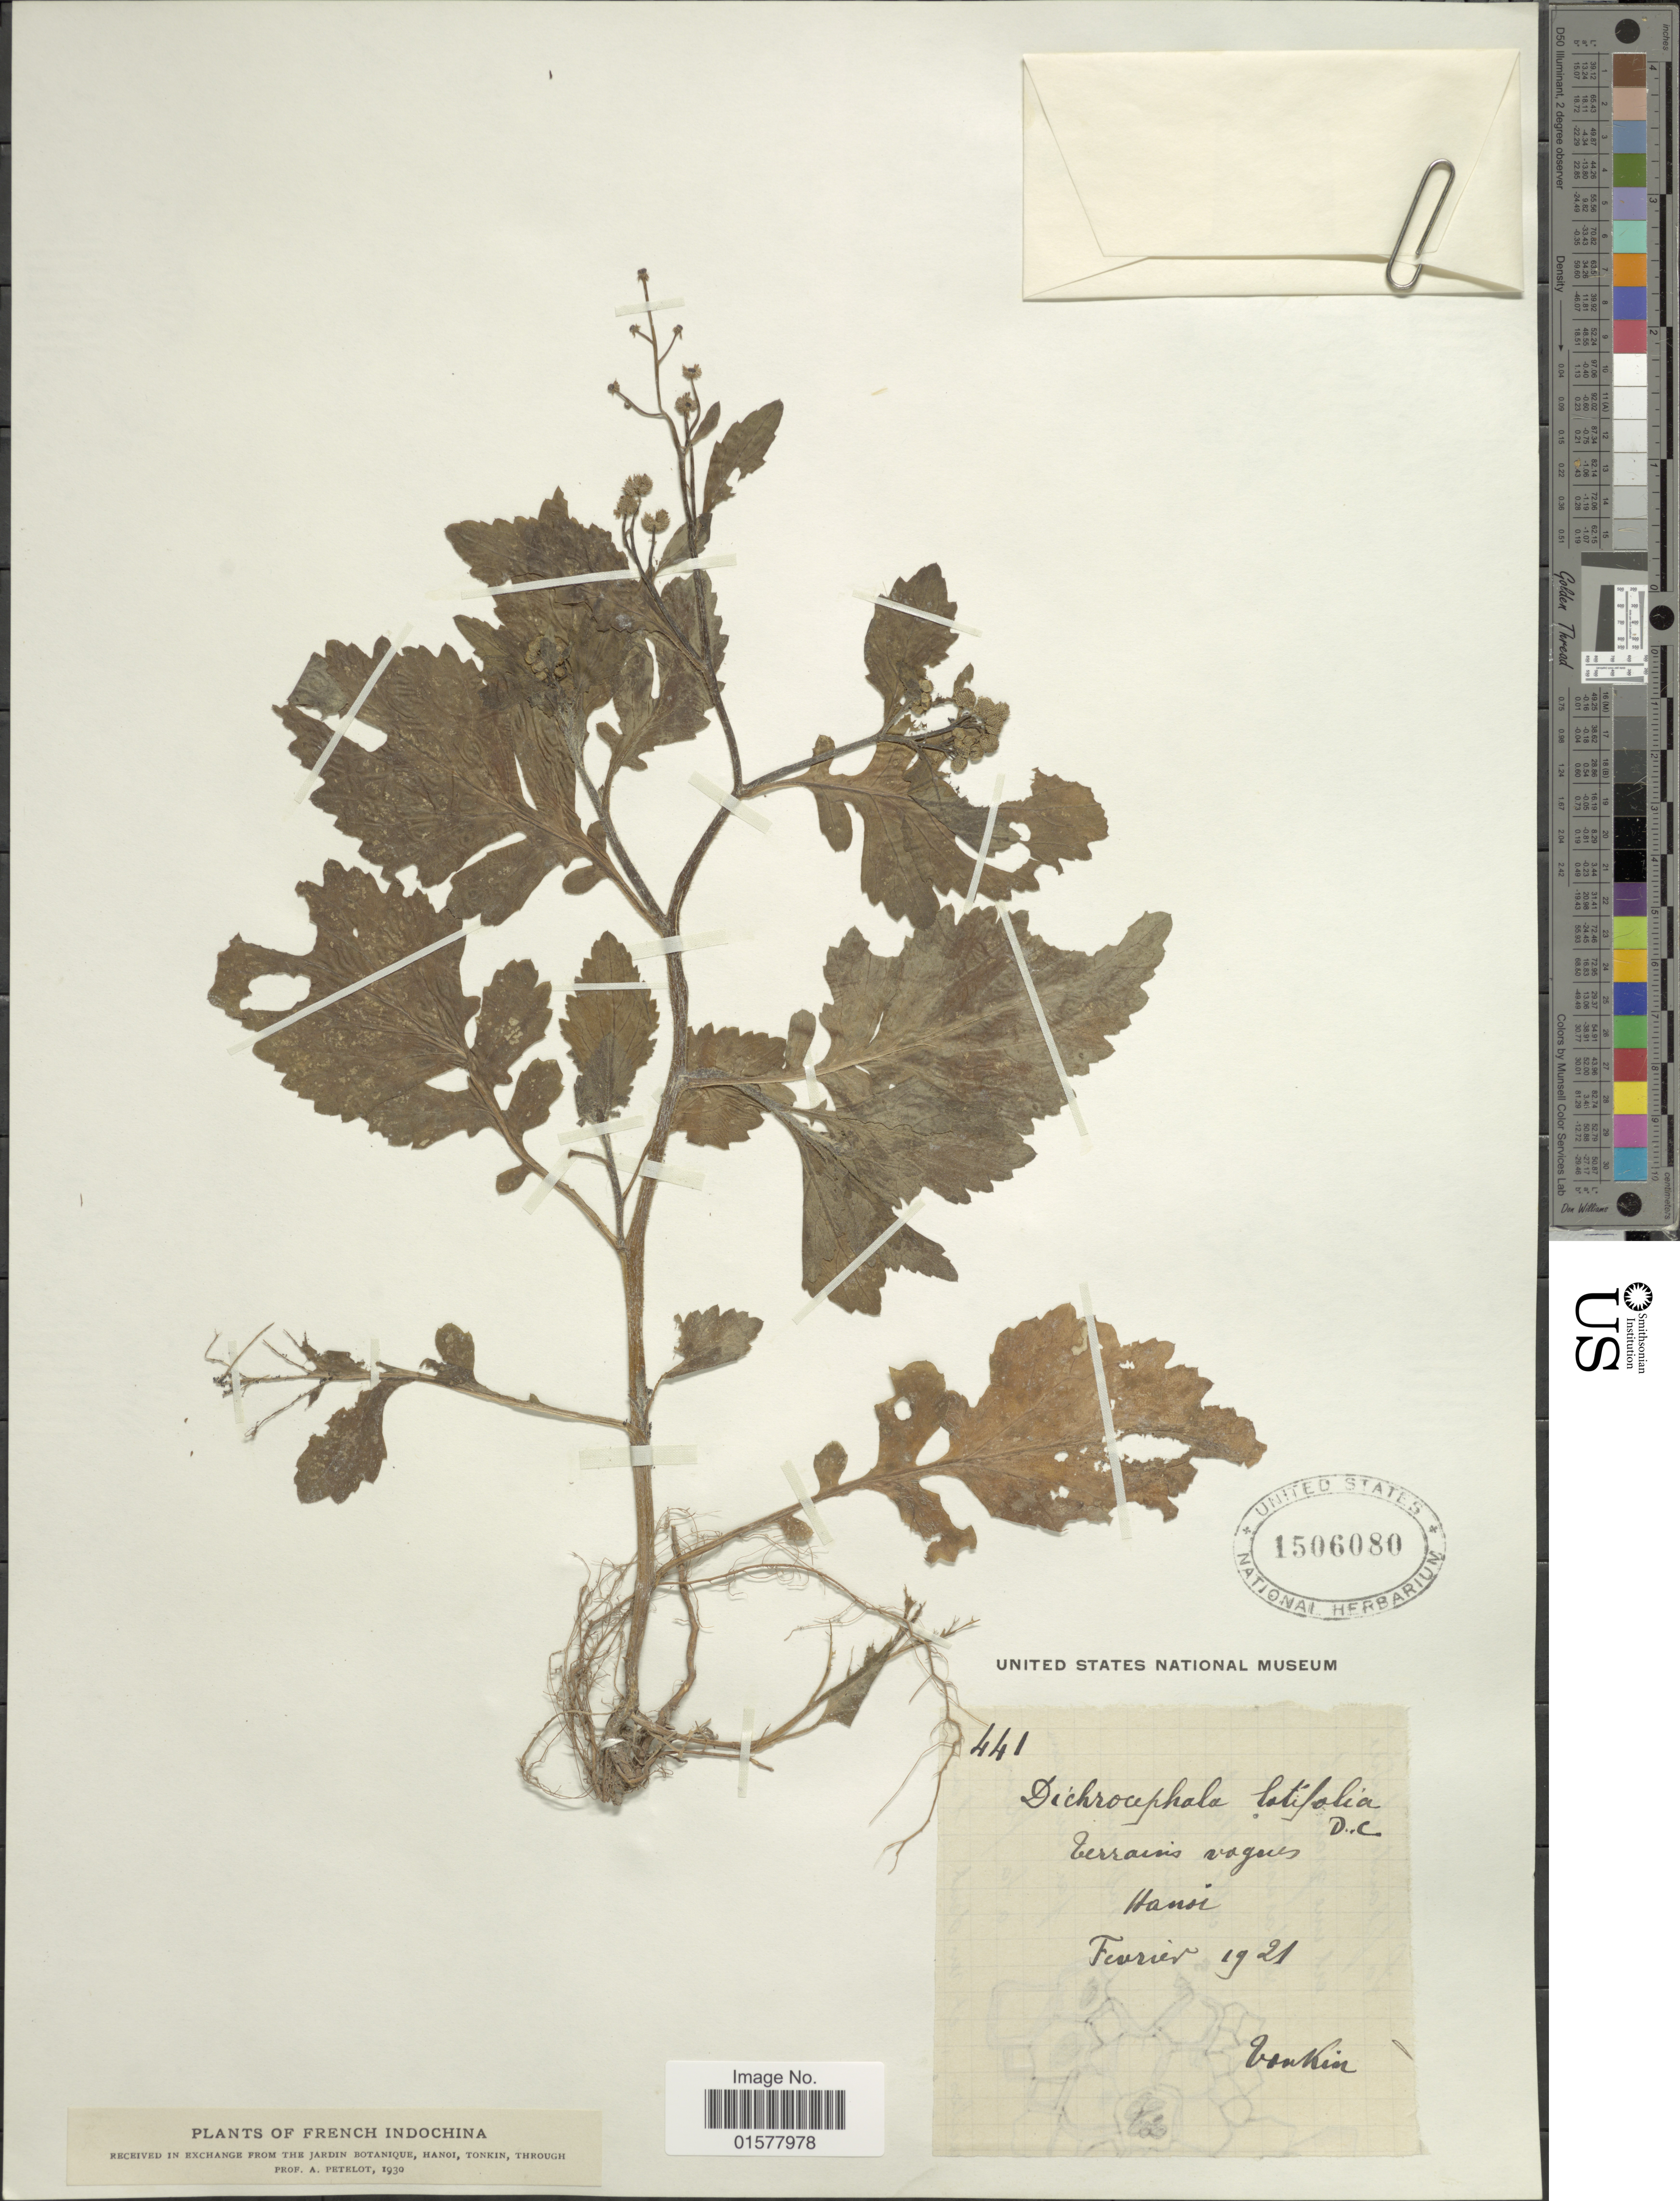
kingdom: Plantae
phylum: Tracheophyta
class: Magnoliopsida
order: Asterales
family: Asteraceae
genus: Dichrocephala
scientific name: Dichrocephala integrifolia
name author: (L. f.) Kuntze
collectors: A. Petelot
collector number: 441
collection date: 1921-02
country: Vietnam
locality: Tonkin. Hanoi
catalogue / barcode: US 1506080